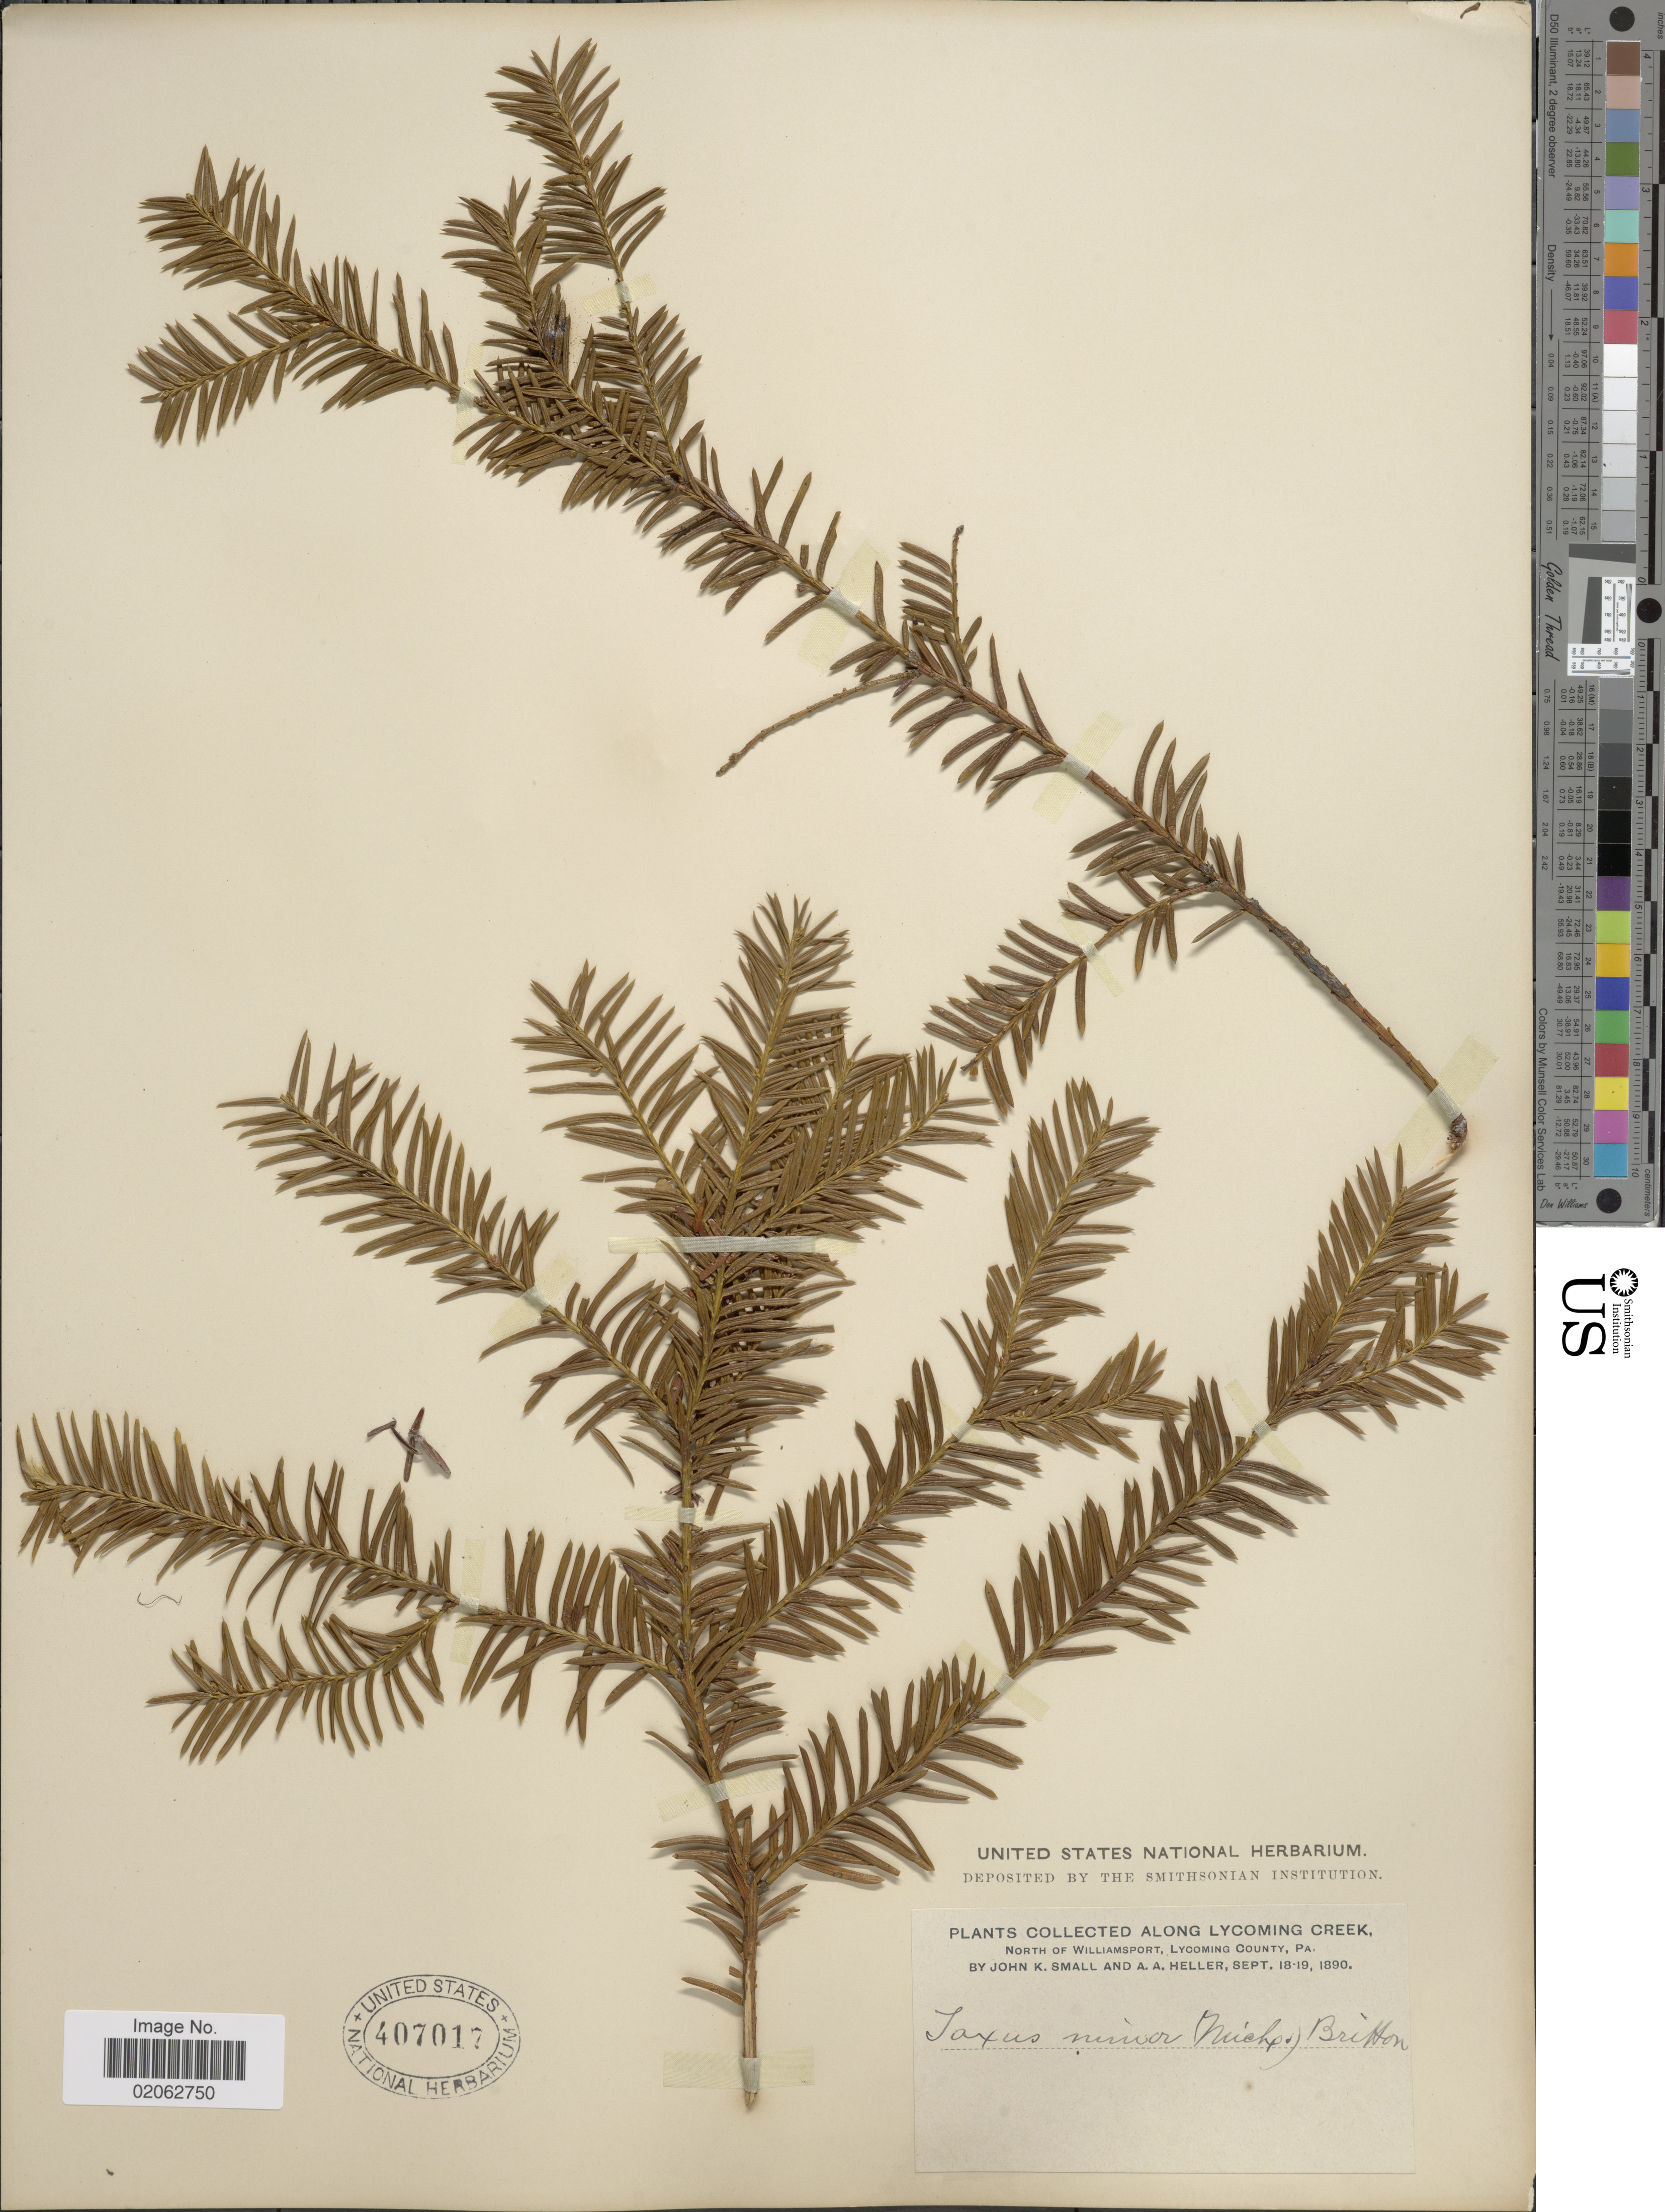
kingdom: Plantae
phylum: Tracheophyta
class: Pinopsida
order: Pinales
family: Taxaceae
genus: Taxus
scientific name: Taxus canadensis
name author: Marshall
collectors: J. K. Small & A. A. Heller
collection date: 1890-09-18/1890-09-19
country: United States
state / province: Pennsylvania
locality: Along Lycoming Creek, North of Williamsport, Lycoming County, Pa.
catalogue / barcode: US 407017